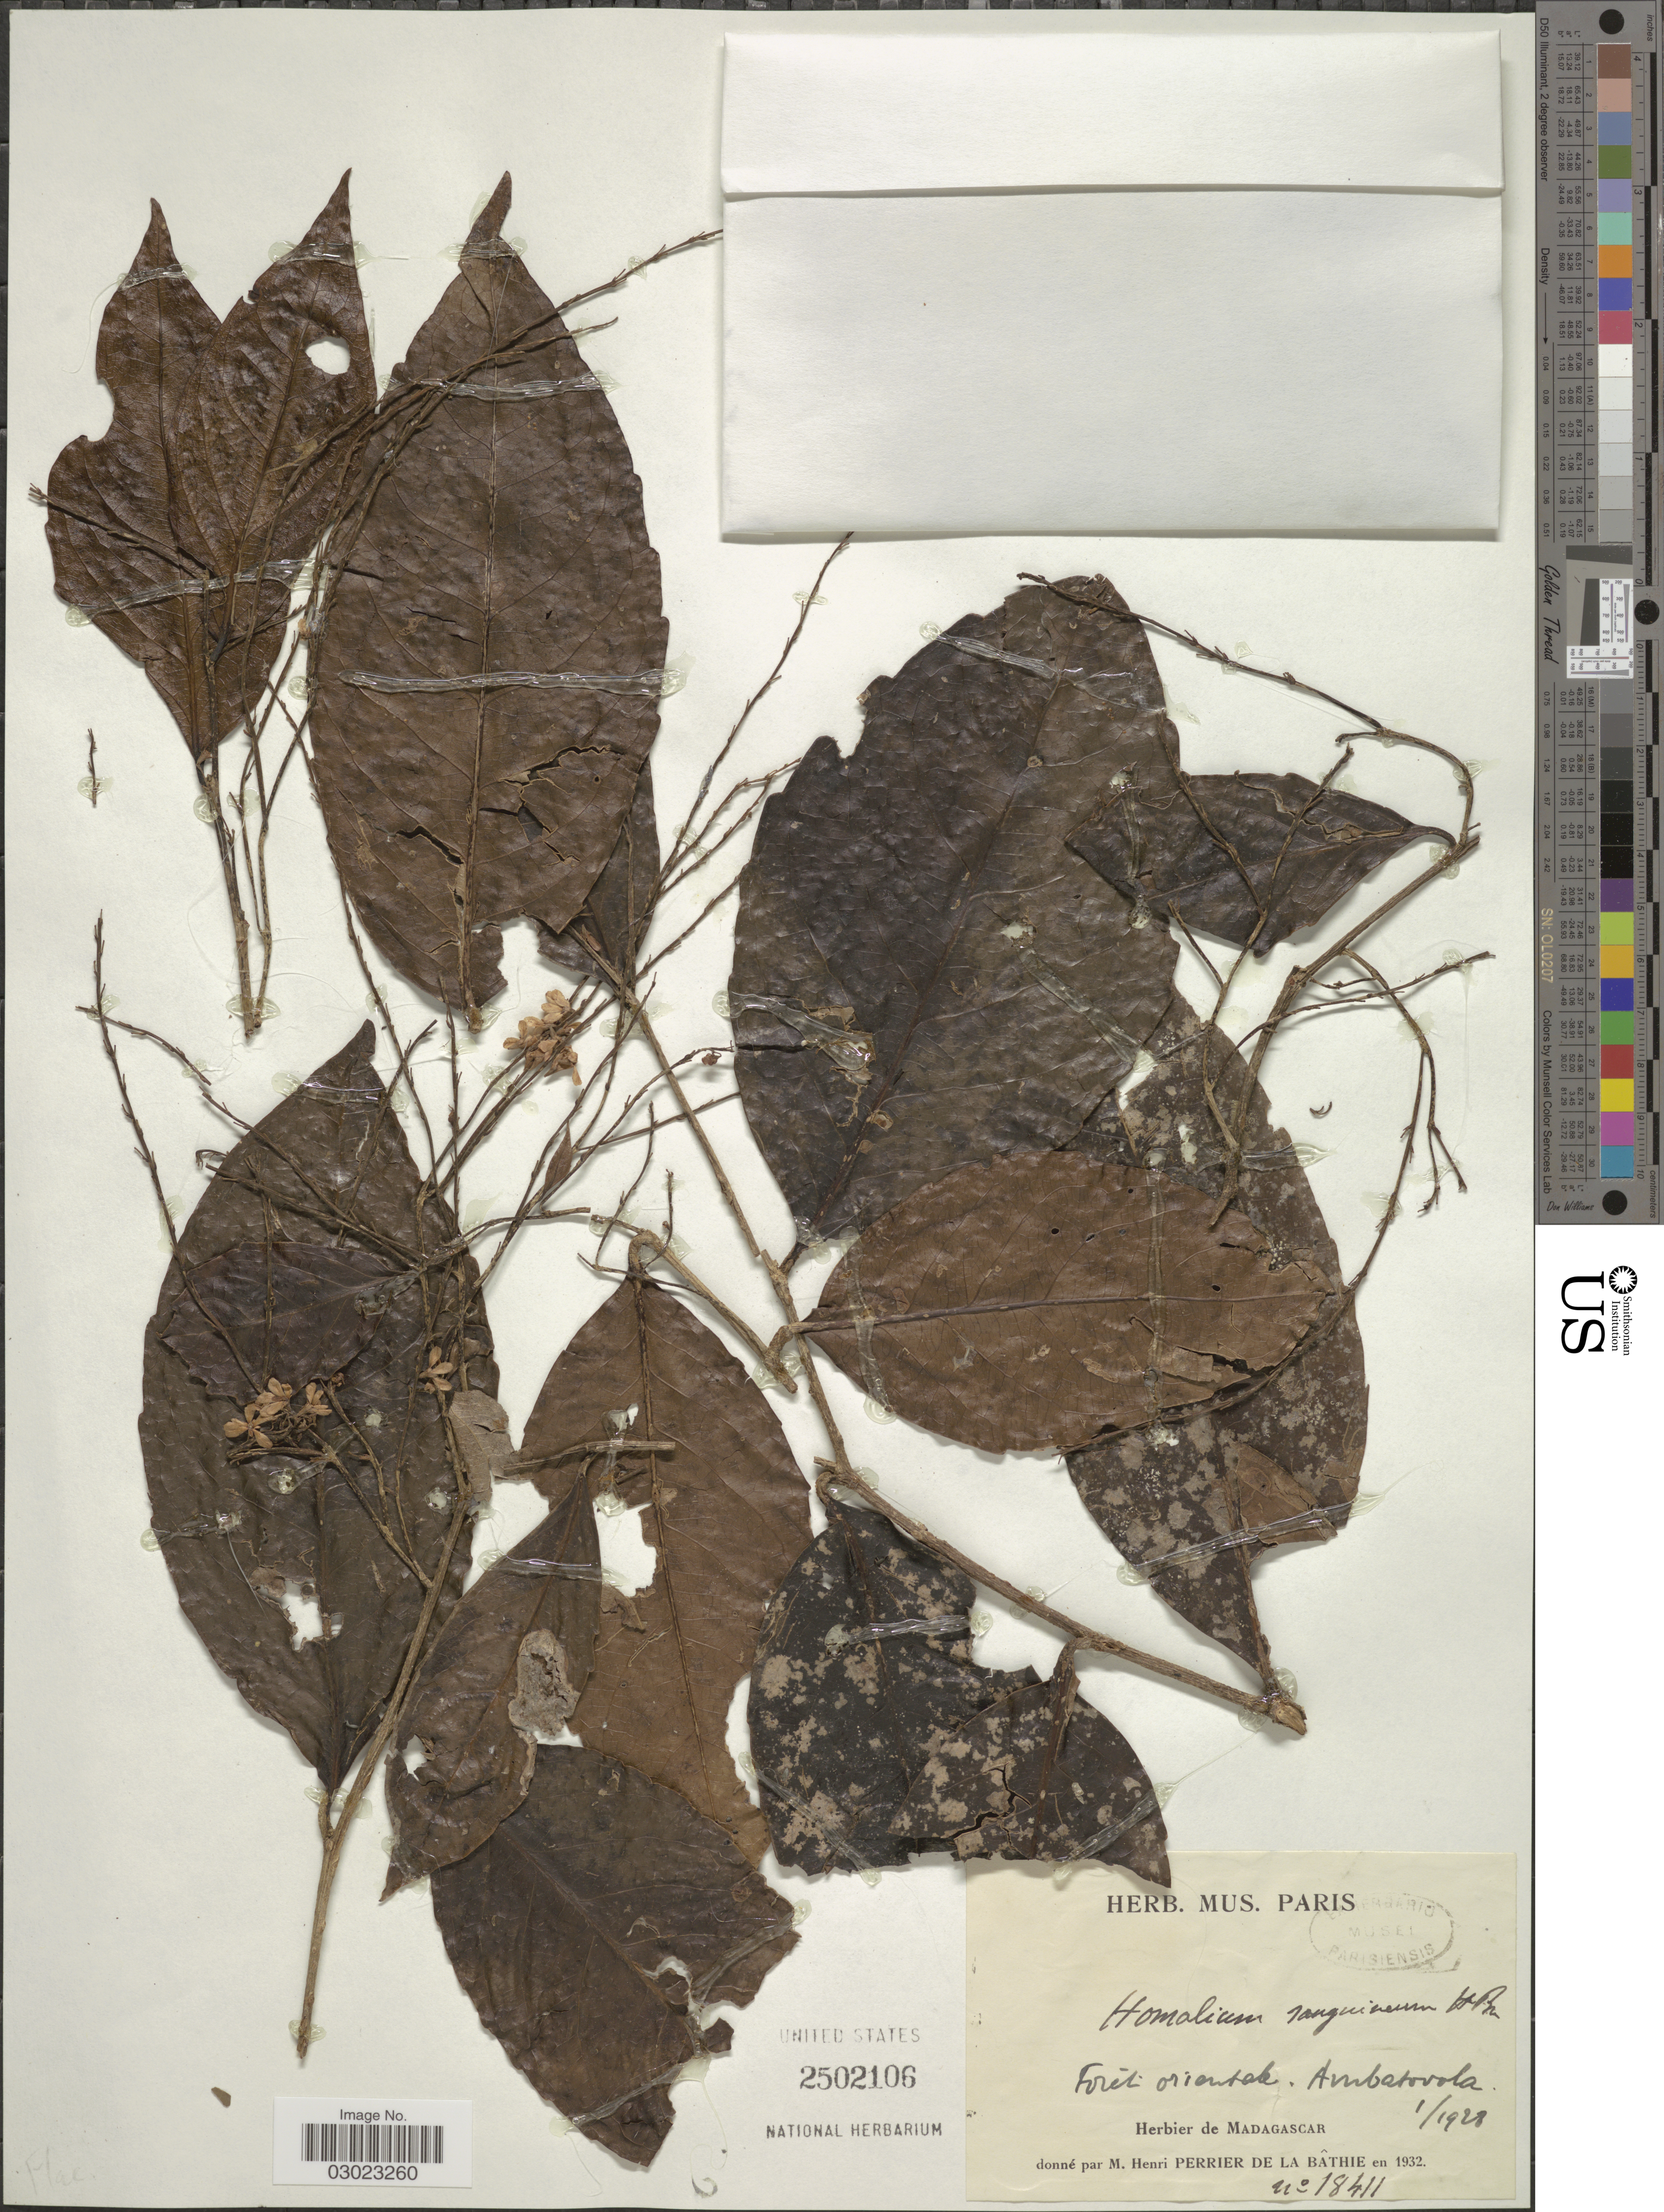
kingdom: Plantae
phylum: Tracheophyta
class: Magnoliopsida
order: Malpighiales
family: Salicaceae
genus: Homalium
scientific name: Homalium sanguineum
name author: ( & Tul.) Baill.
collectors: ex herb. Mus. Paris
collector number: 18411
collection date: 1928-01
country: Madagascar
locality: Forét orientale. Ambatovola.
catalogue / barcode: US 2502106